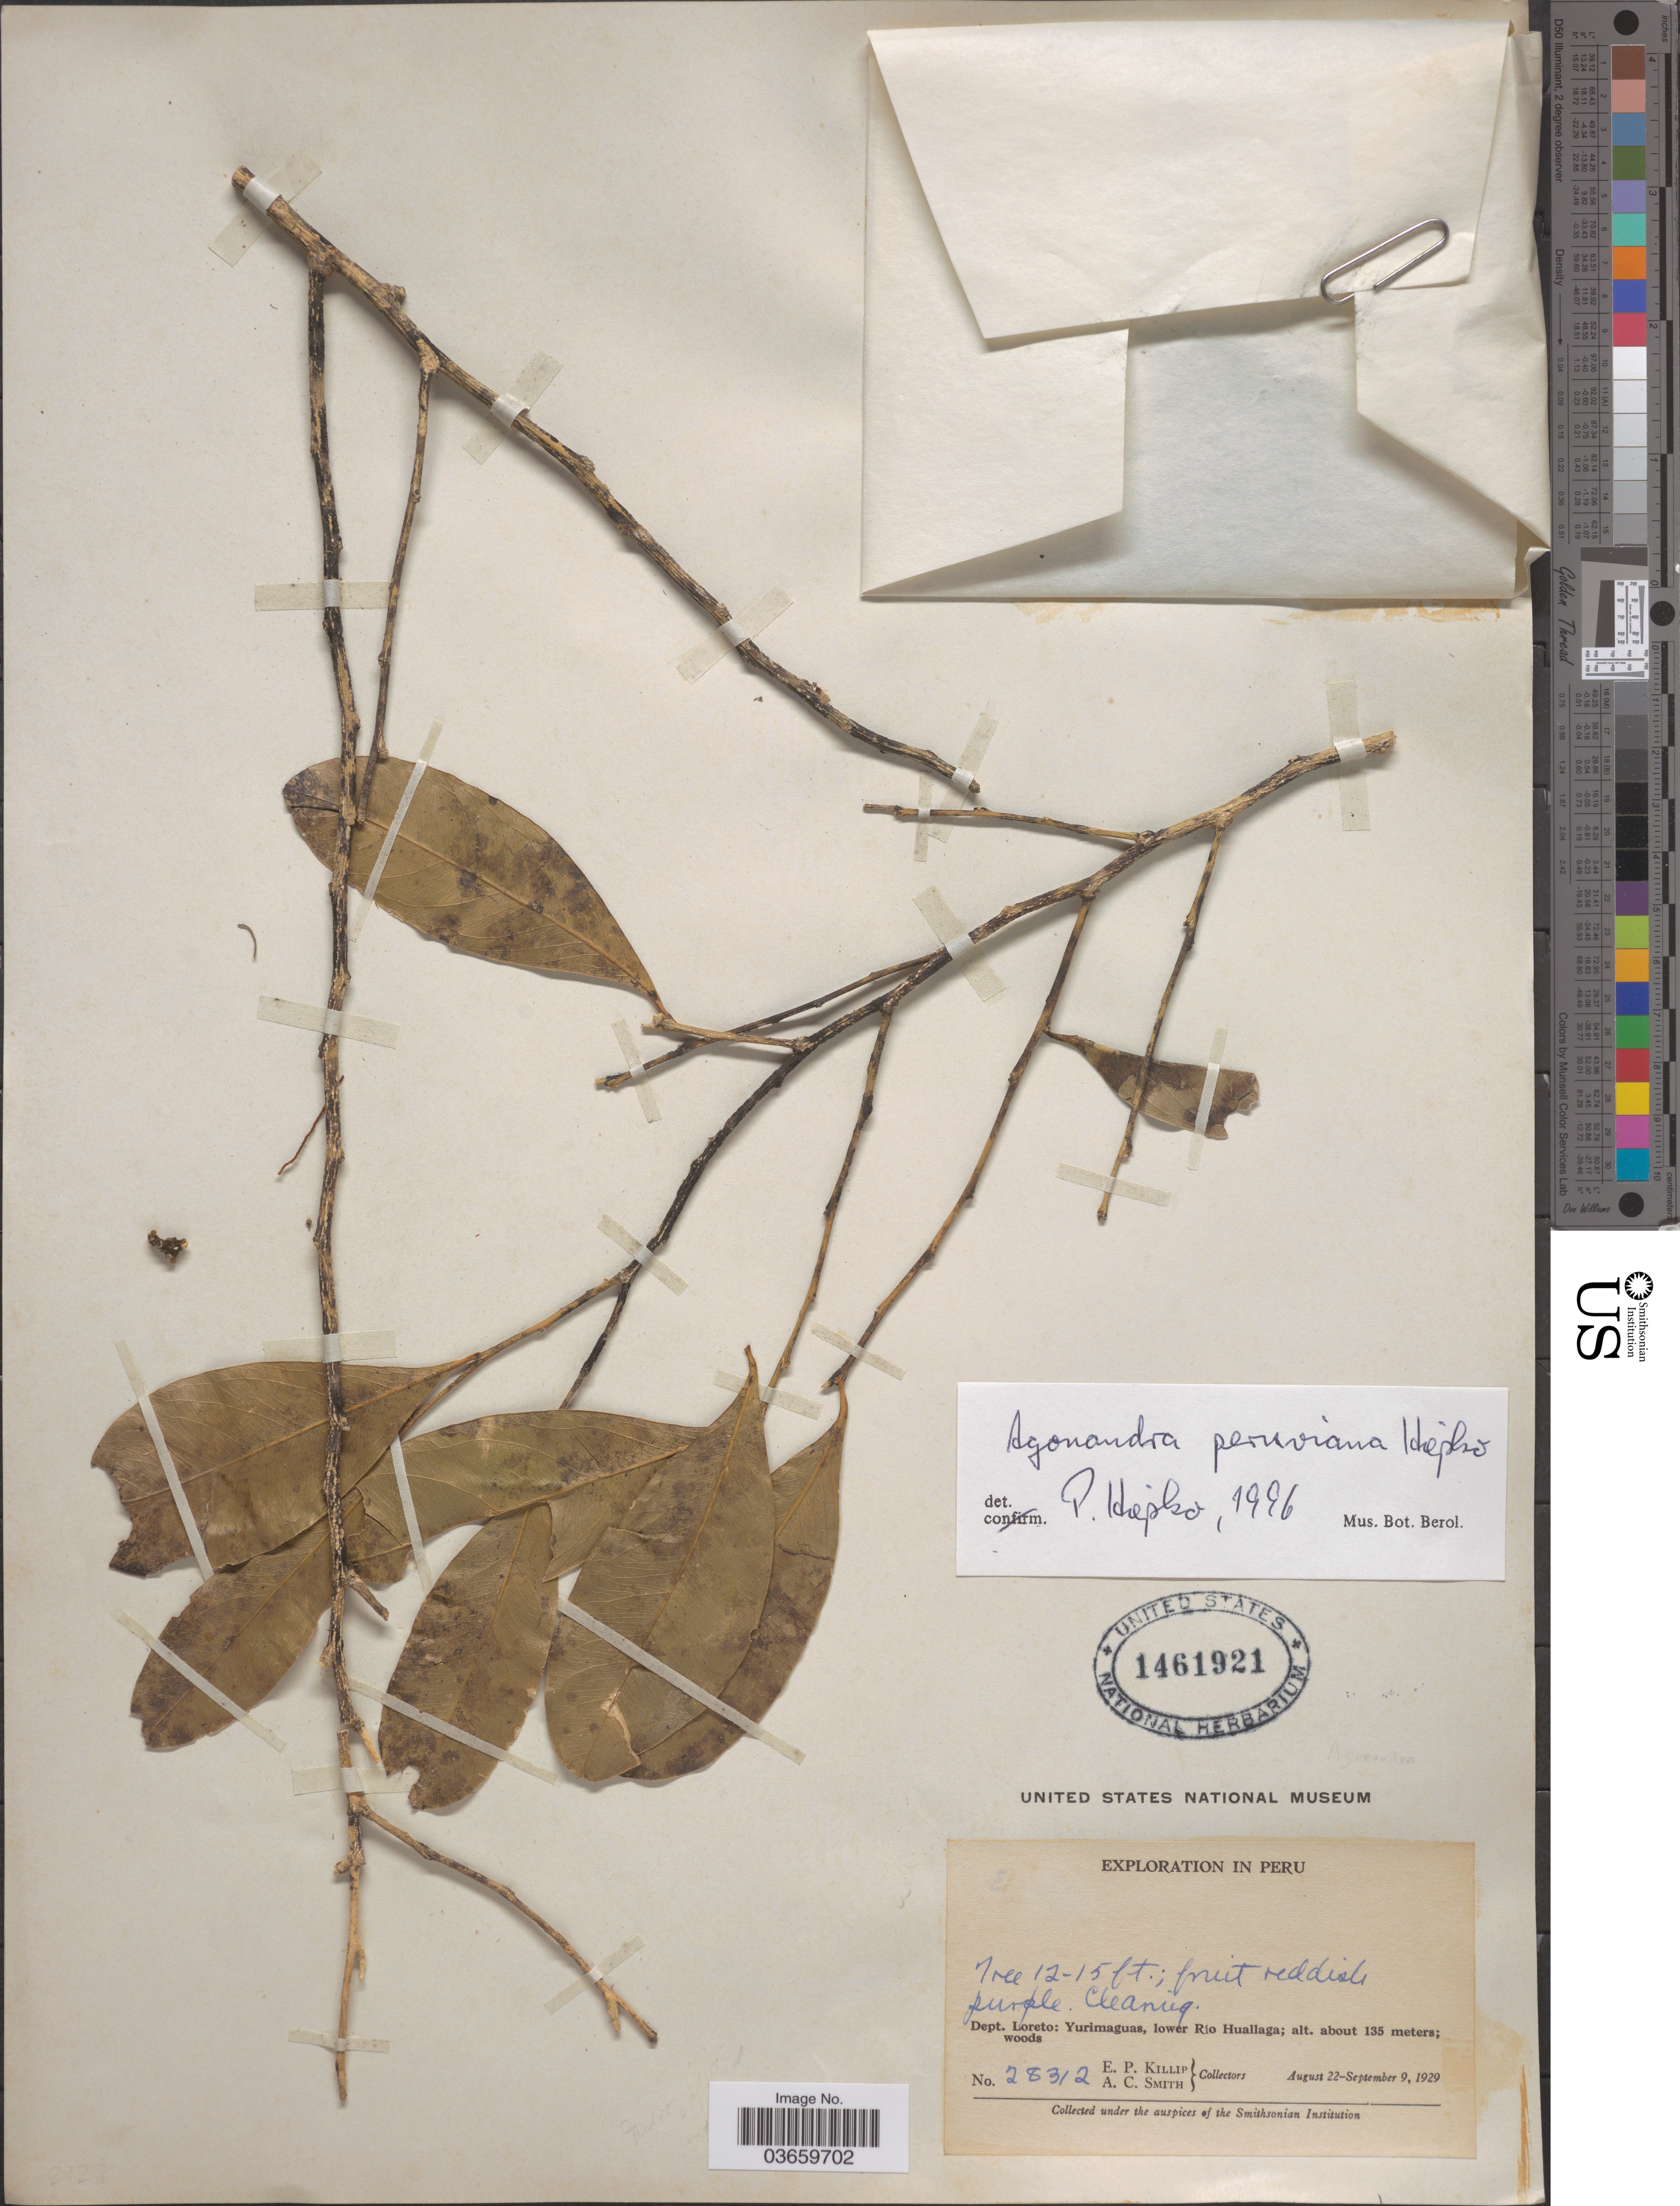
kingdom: Plantae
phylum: Tracheophyta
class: Magnoliopsida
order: Santalales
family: Opiliaceae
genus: Agonandra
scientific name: Agonandra peruviana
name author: Hiepko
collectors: E. P. Killip & A. C. Smith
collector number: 28312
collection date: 1929-08-22/1929-09-09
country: Peru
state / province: Loreto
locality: Dept. Loreto: Yurimaguas, lower Río Huallaga.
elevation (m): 135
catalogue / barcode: US 1461921